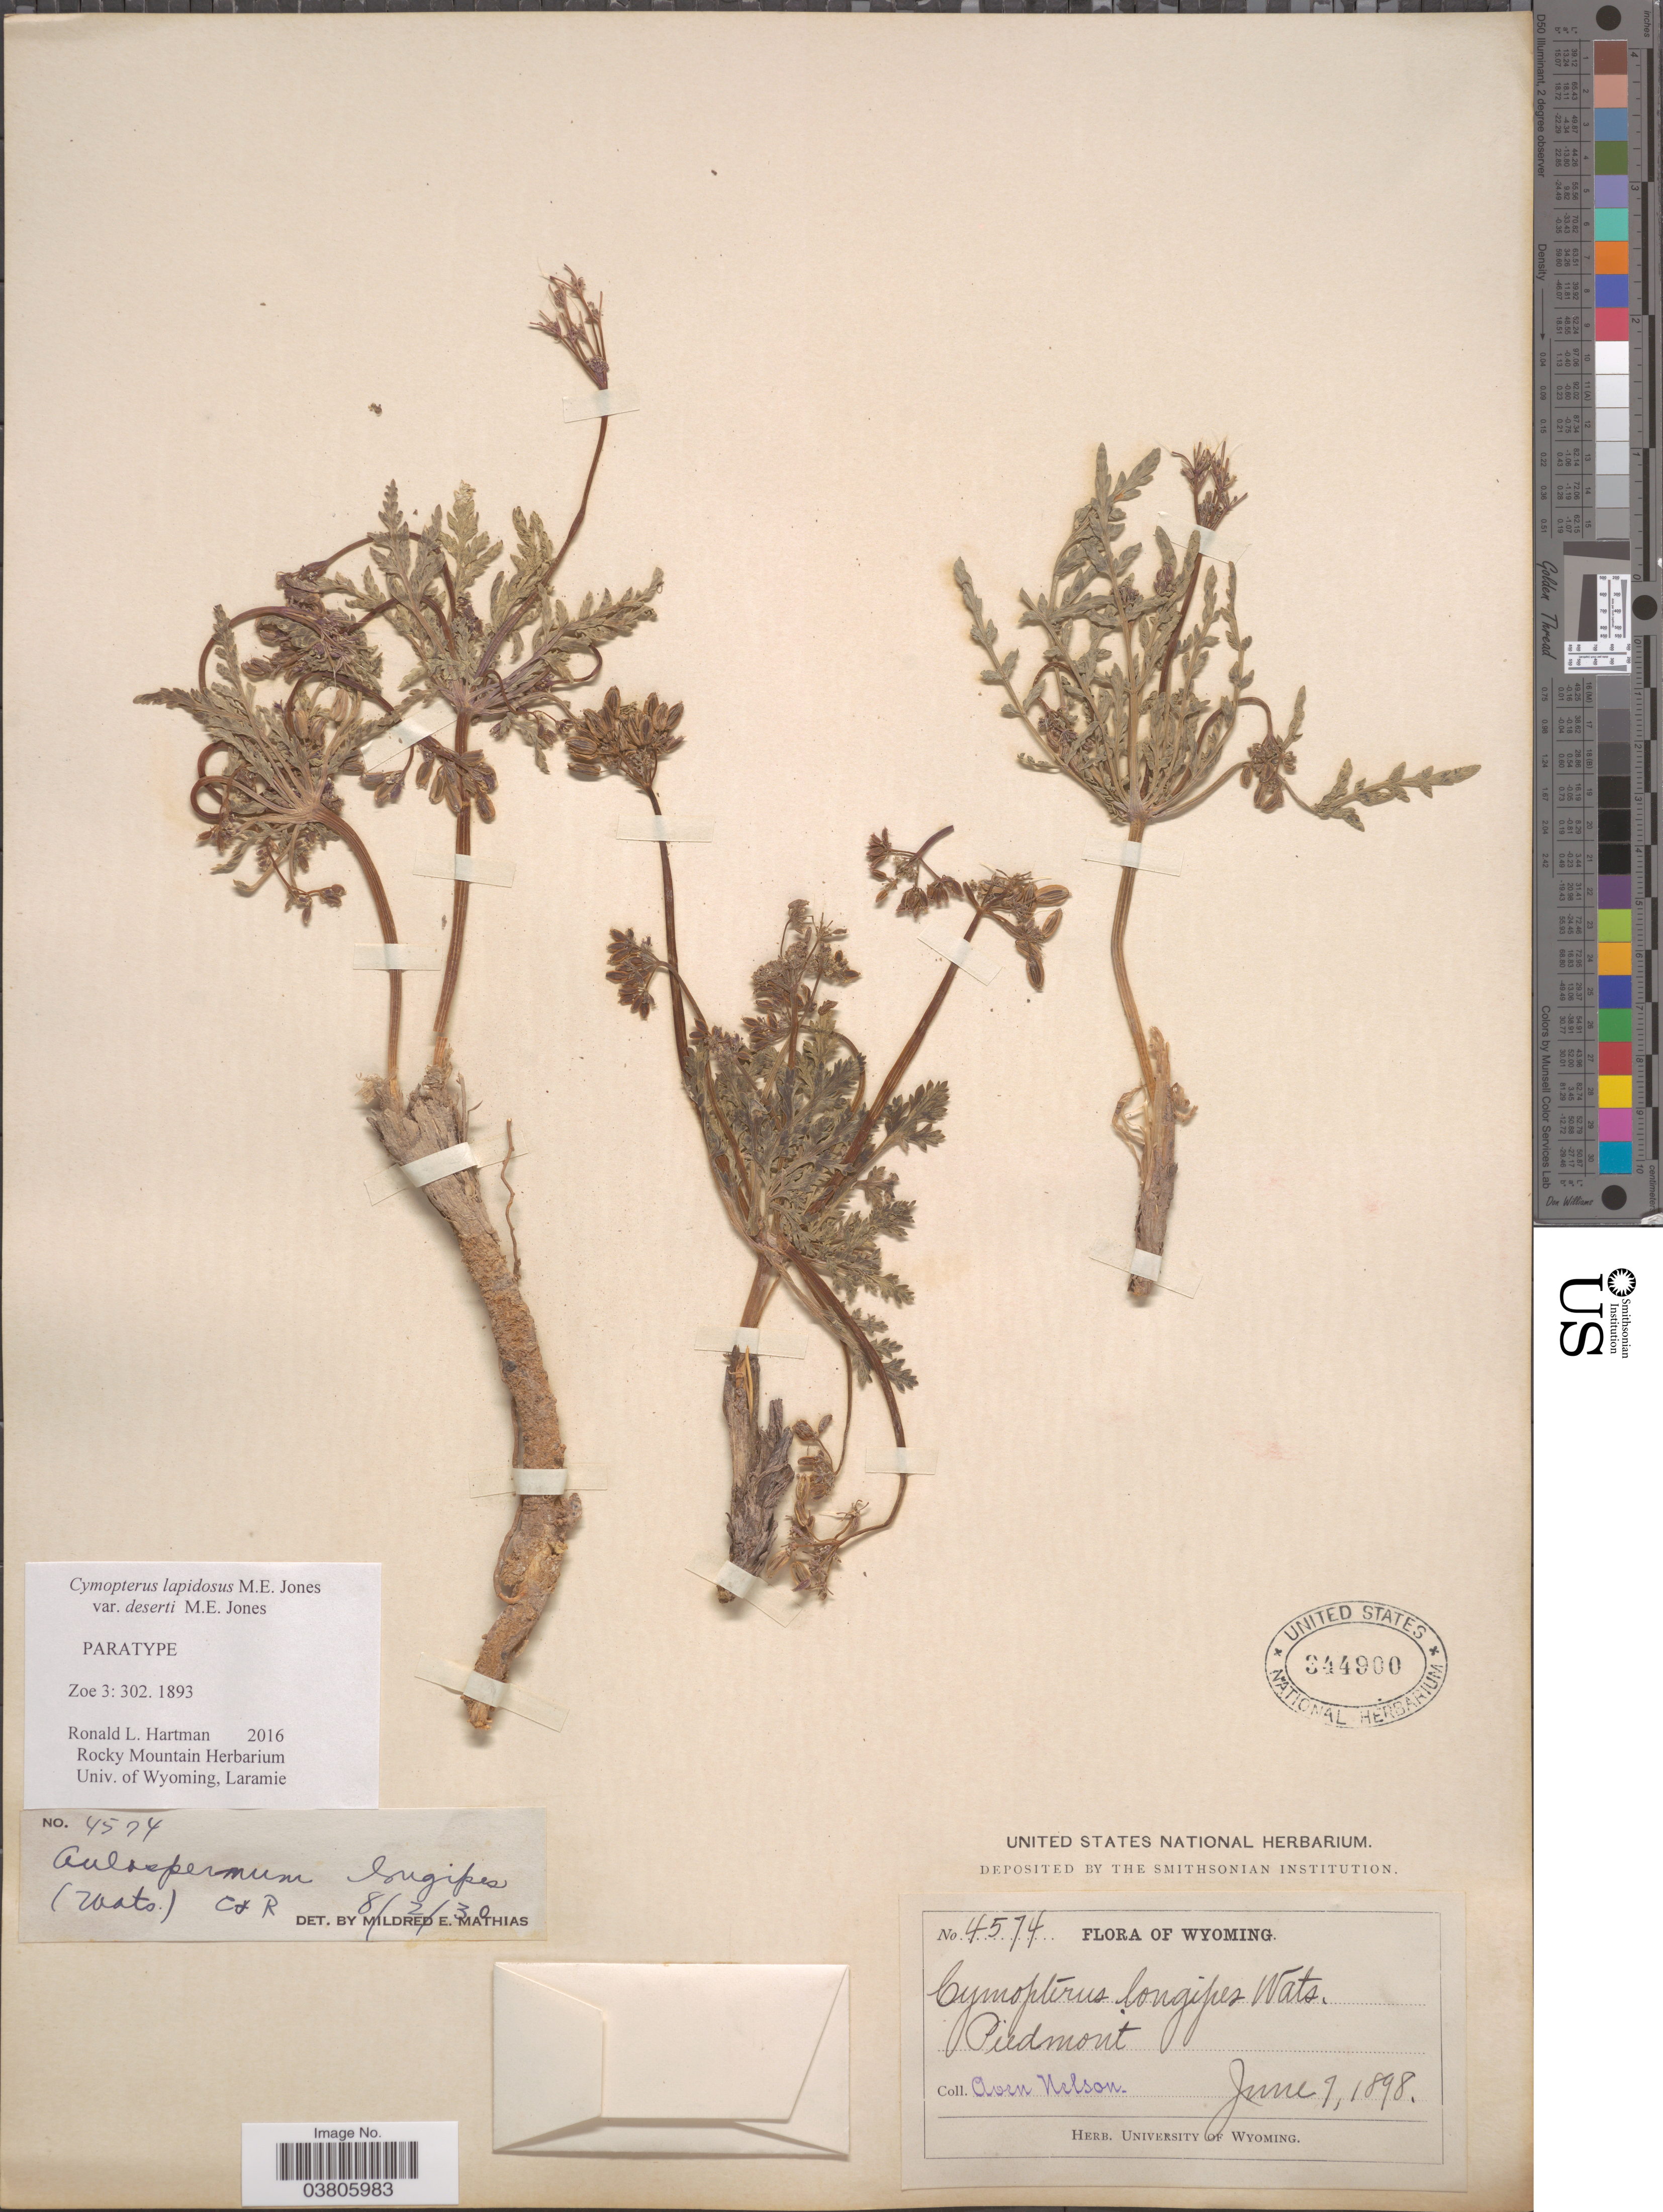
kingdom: Plantae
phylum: Tracheophyta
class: Magnoliopsida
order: Apiales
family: Apiaceae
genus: Cymopterus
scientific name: Cymopterus lapidosus var. deserti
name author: M.E. Jones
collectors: A. Nelson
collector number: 4574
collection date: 1898-06-07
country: United States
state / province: Wyoming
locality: Piedmont.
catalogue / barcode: US 344900